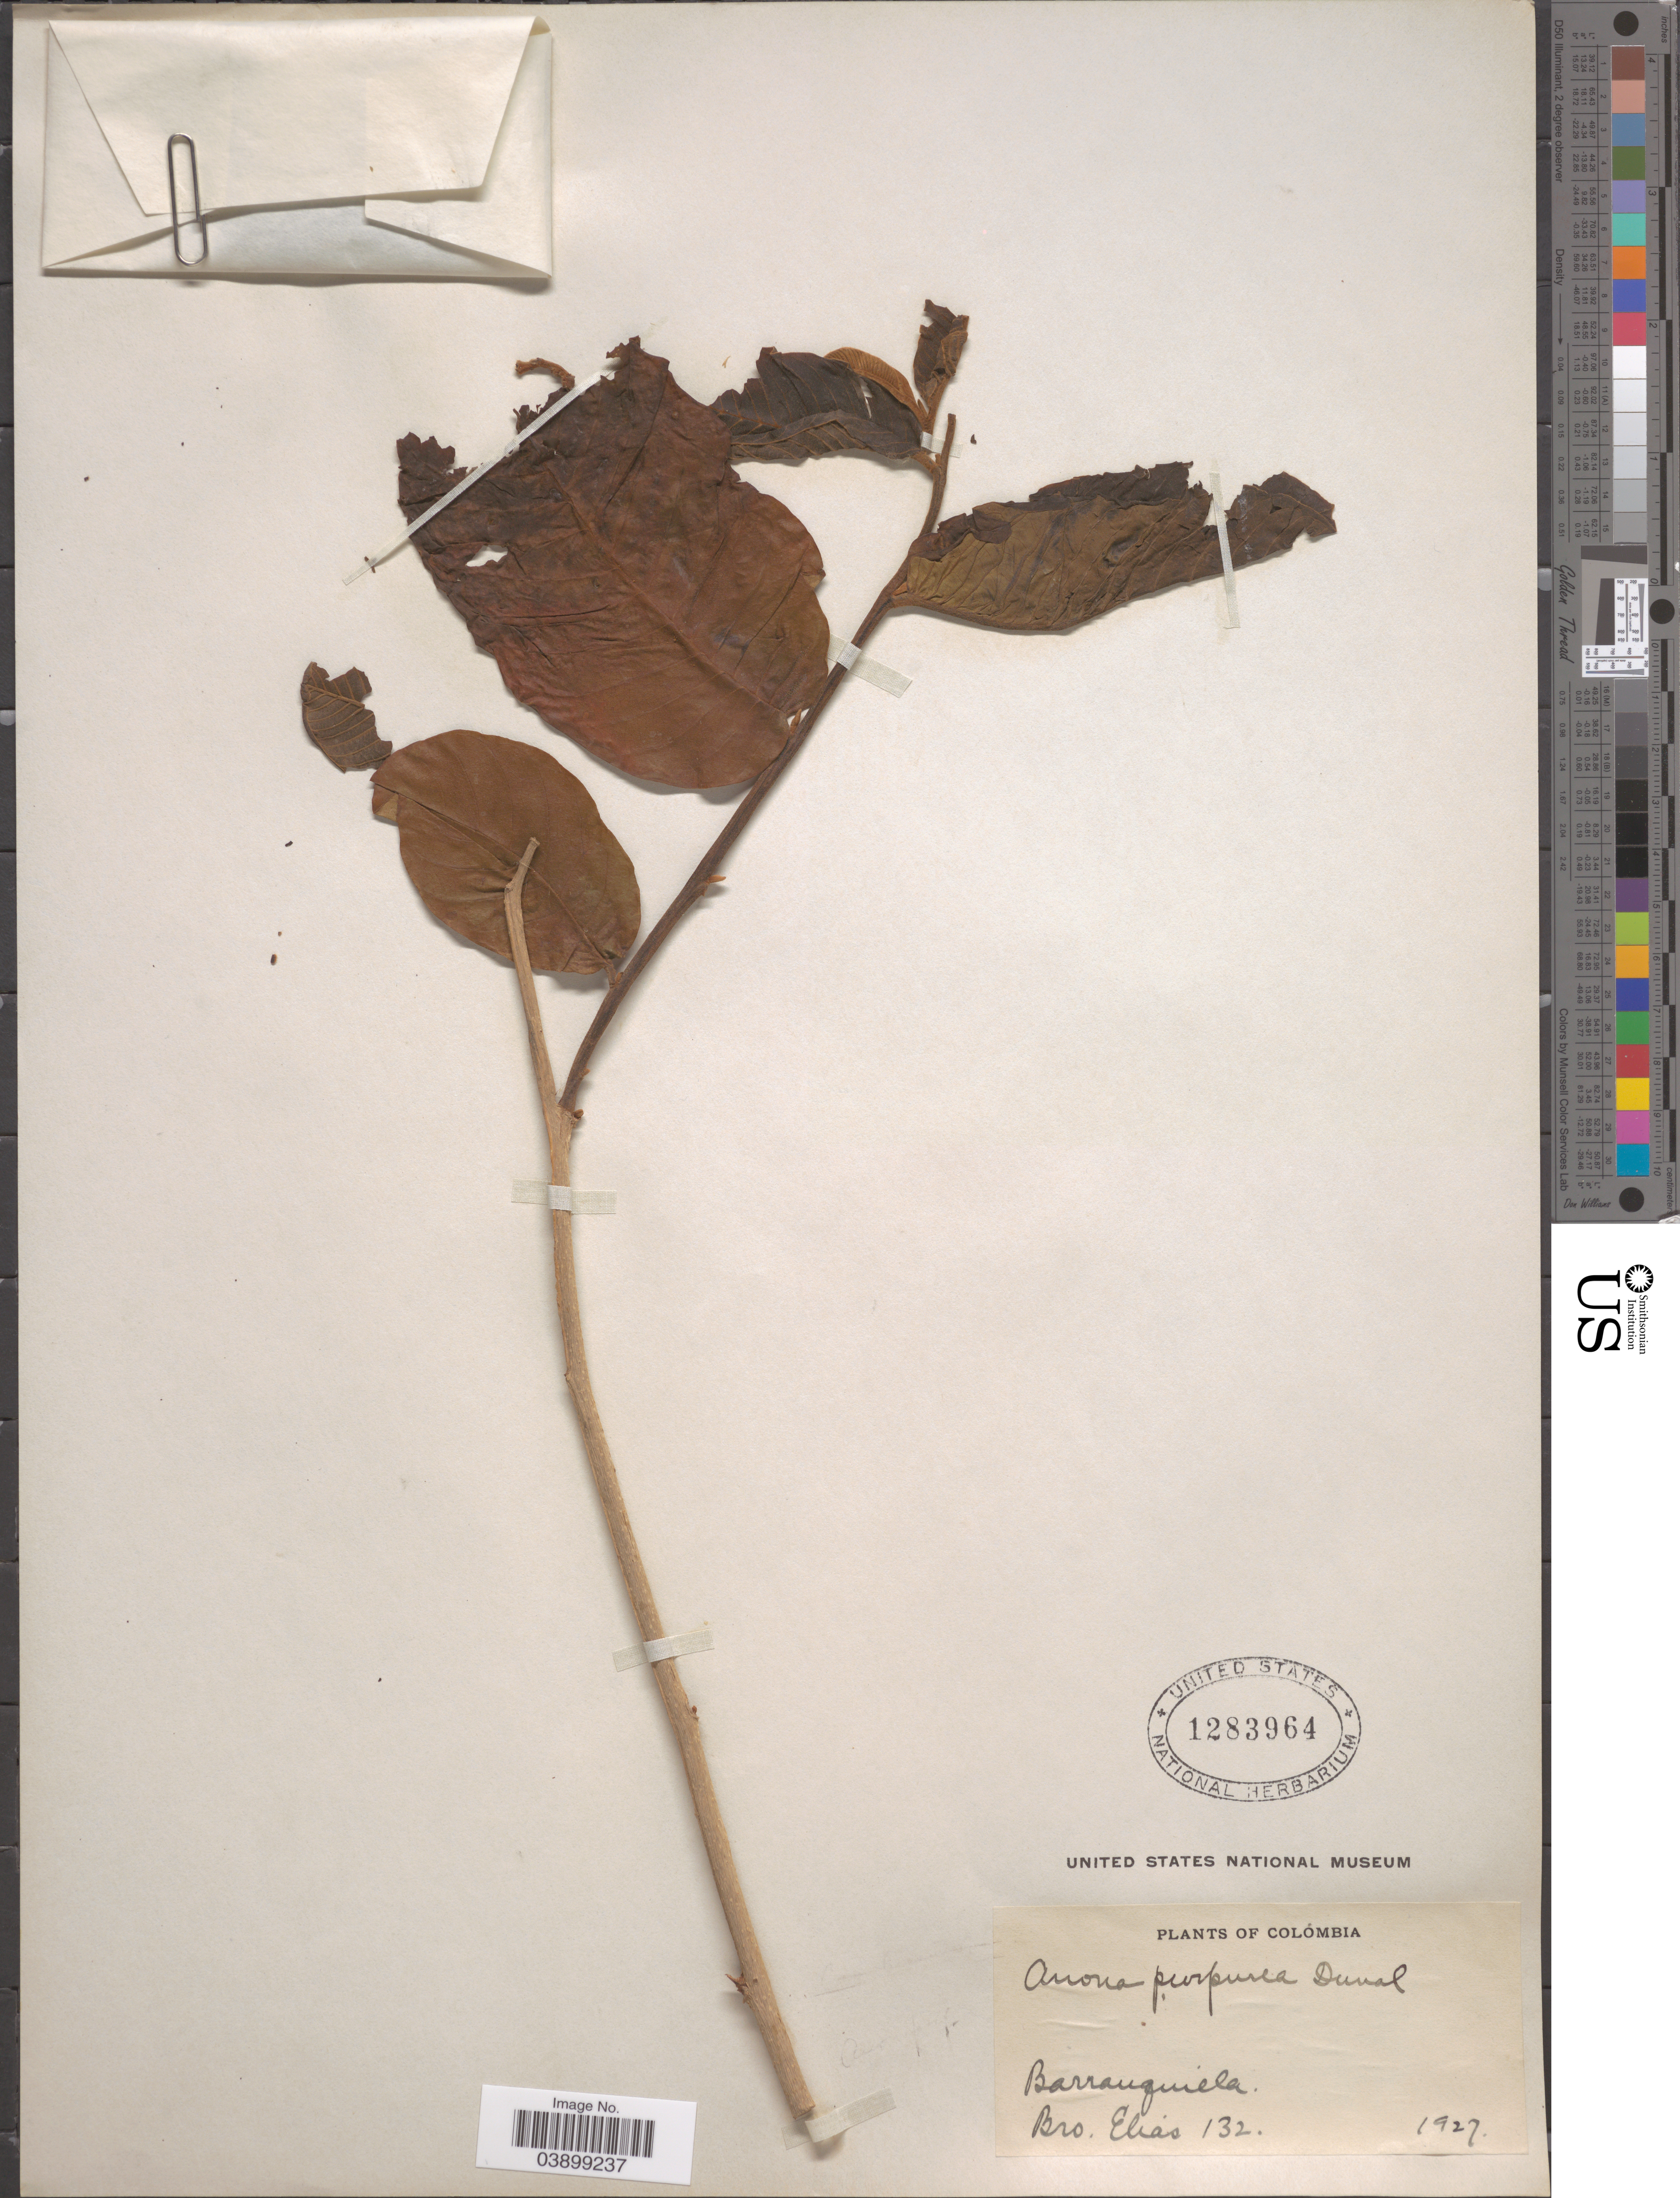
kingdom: Plantae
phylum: Tracheophyta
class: Magnoliopsida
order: Magnoliales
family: Annonaceae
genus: Annona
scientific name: Annona purpurea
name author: Moc. & Sessé ex Dunal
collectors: Bro. Elias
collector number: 132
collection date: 1927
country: Colombia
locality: Barranquilla.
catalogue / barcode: US 1283964